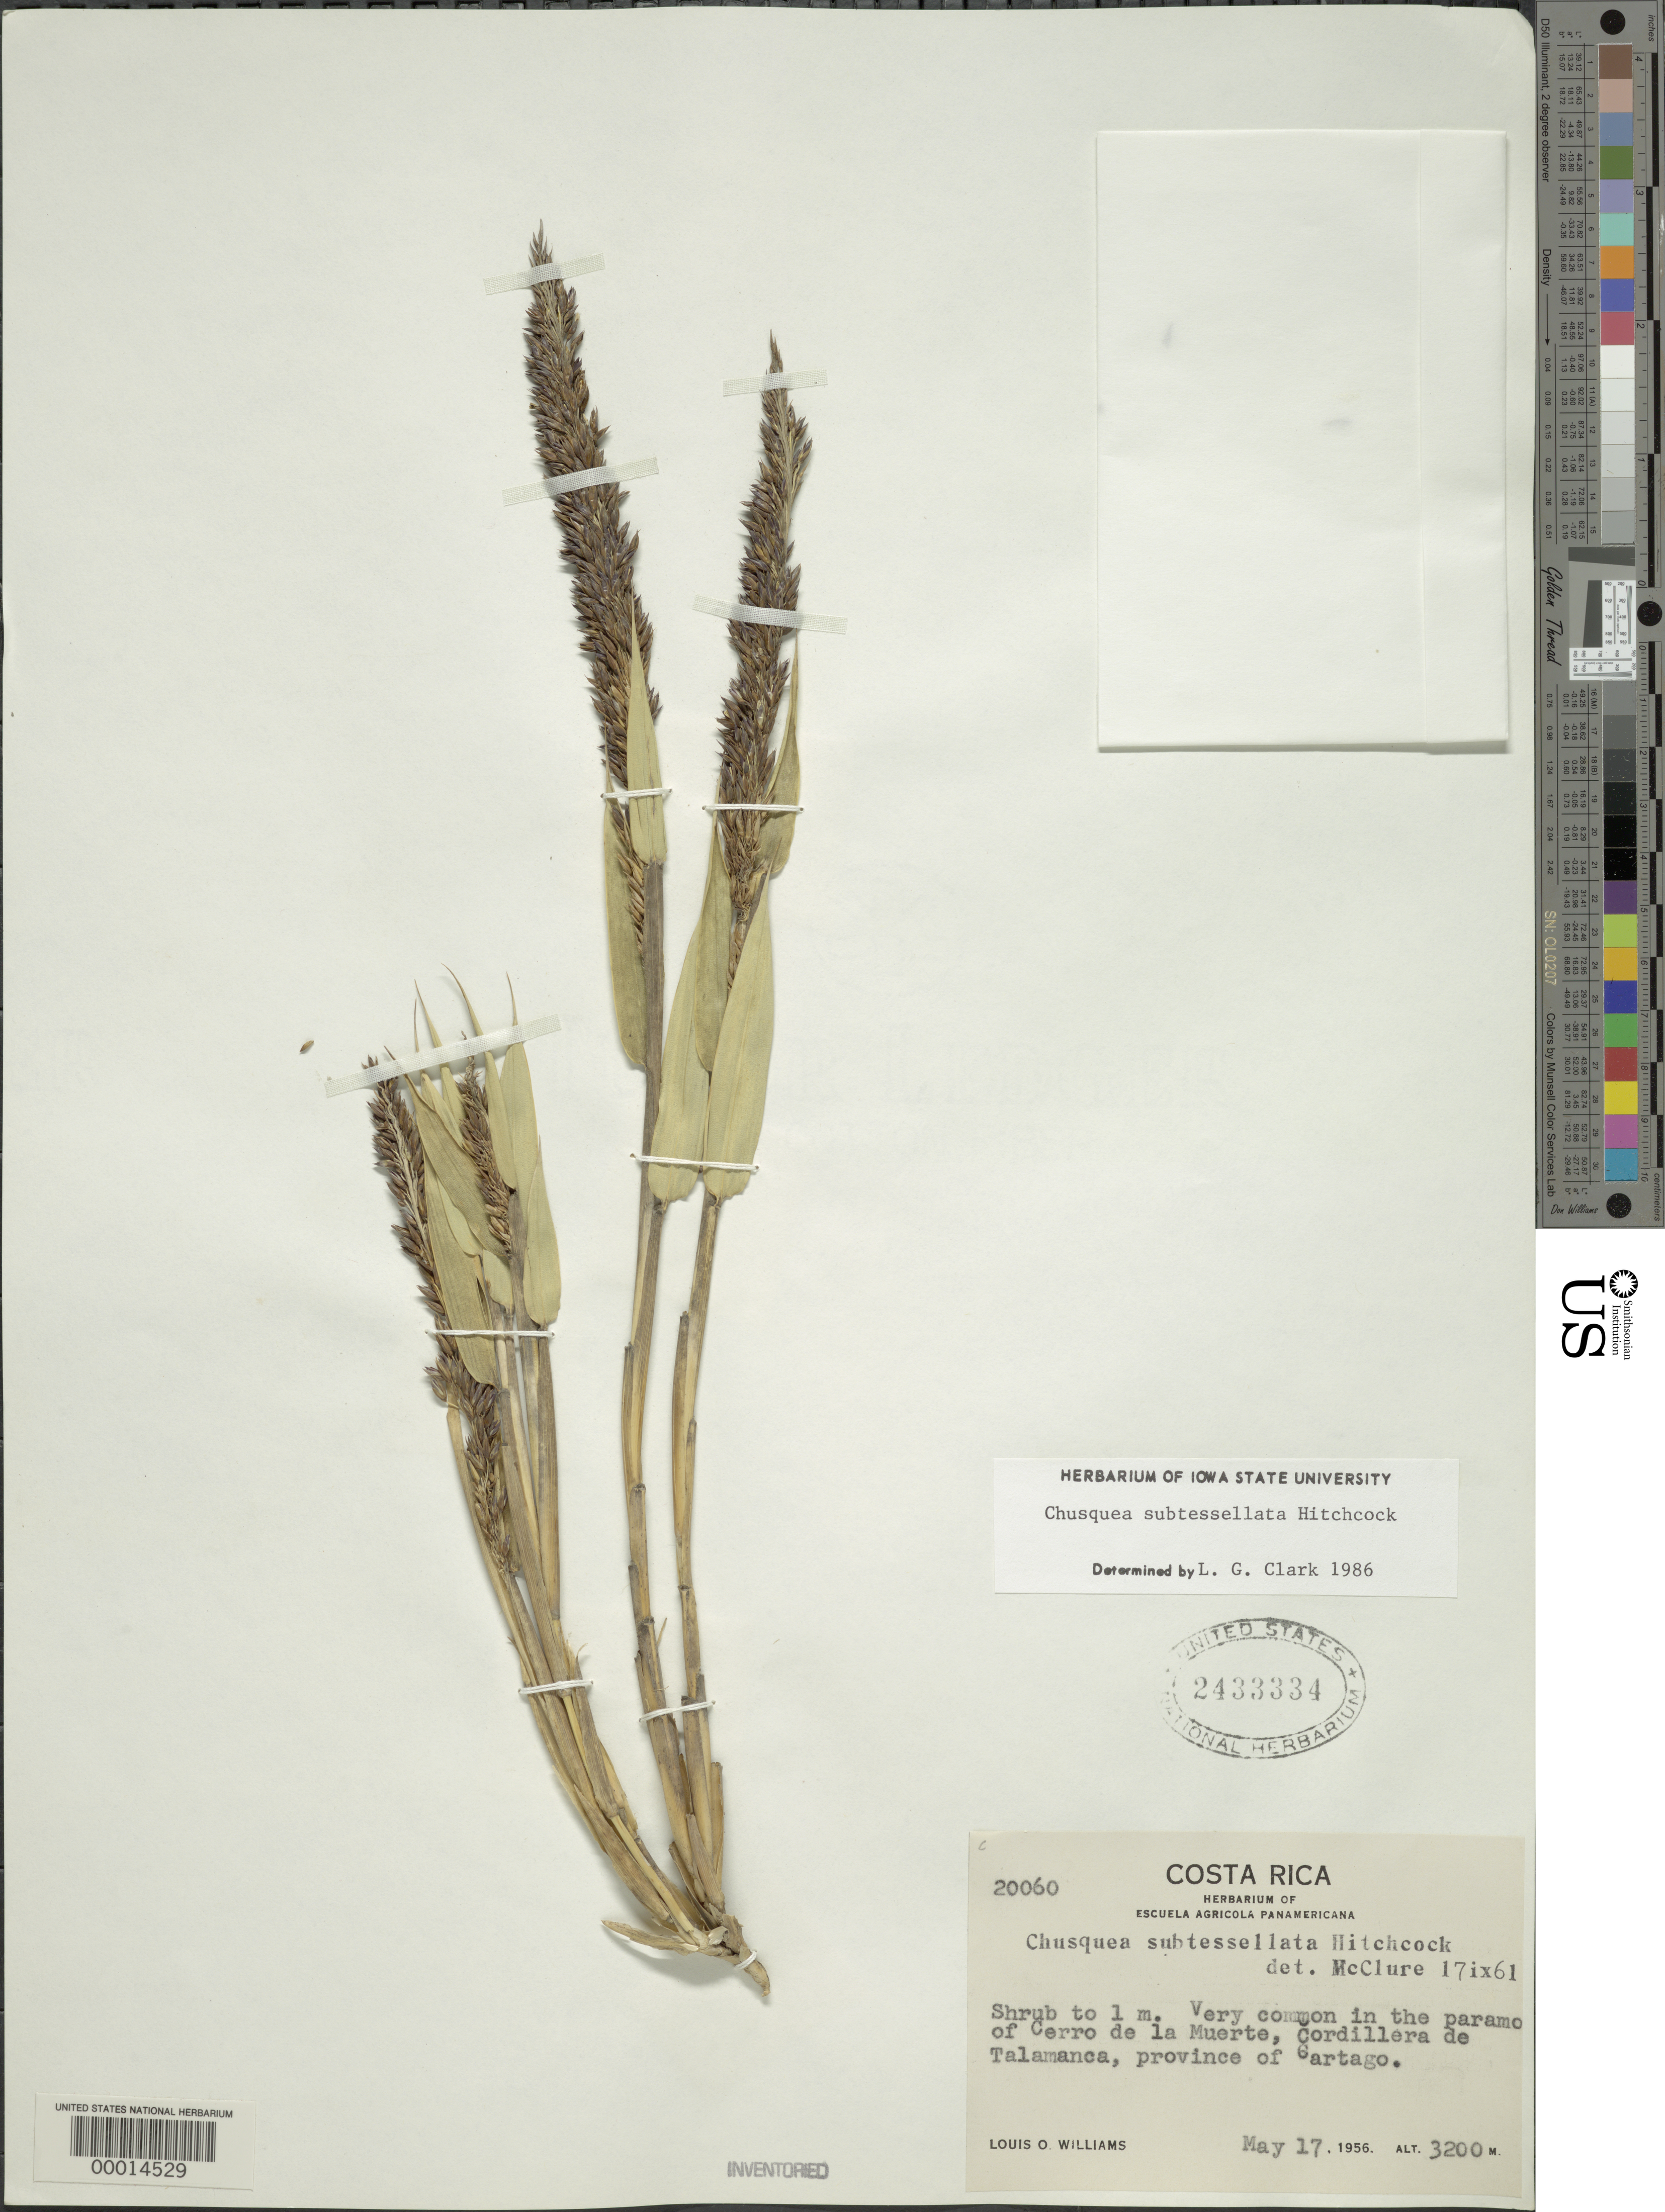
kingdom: Plantae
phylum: Tracheophyta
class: Liliopsida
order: Poales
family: Poaceae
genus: Chusquea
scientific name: Chusquea subtessellata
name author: Hitchc.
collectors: L. O. Williams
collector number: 20060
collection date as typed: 17 May 1956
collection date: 1956-05-17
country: Costa Rica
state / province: Cartago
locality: Cordillera de Talamanca, Cerro de La Muerte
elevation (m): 3200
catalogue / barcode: US 2433334